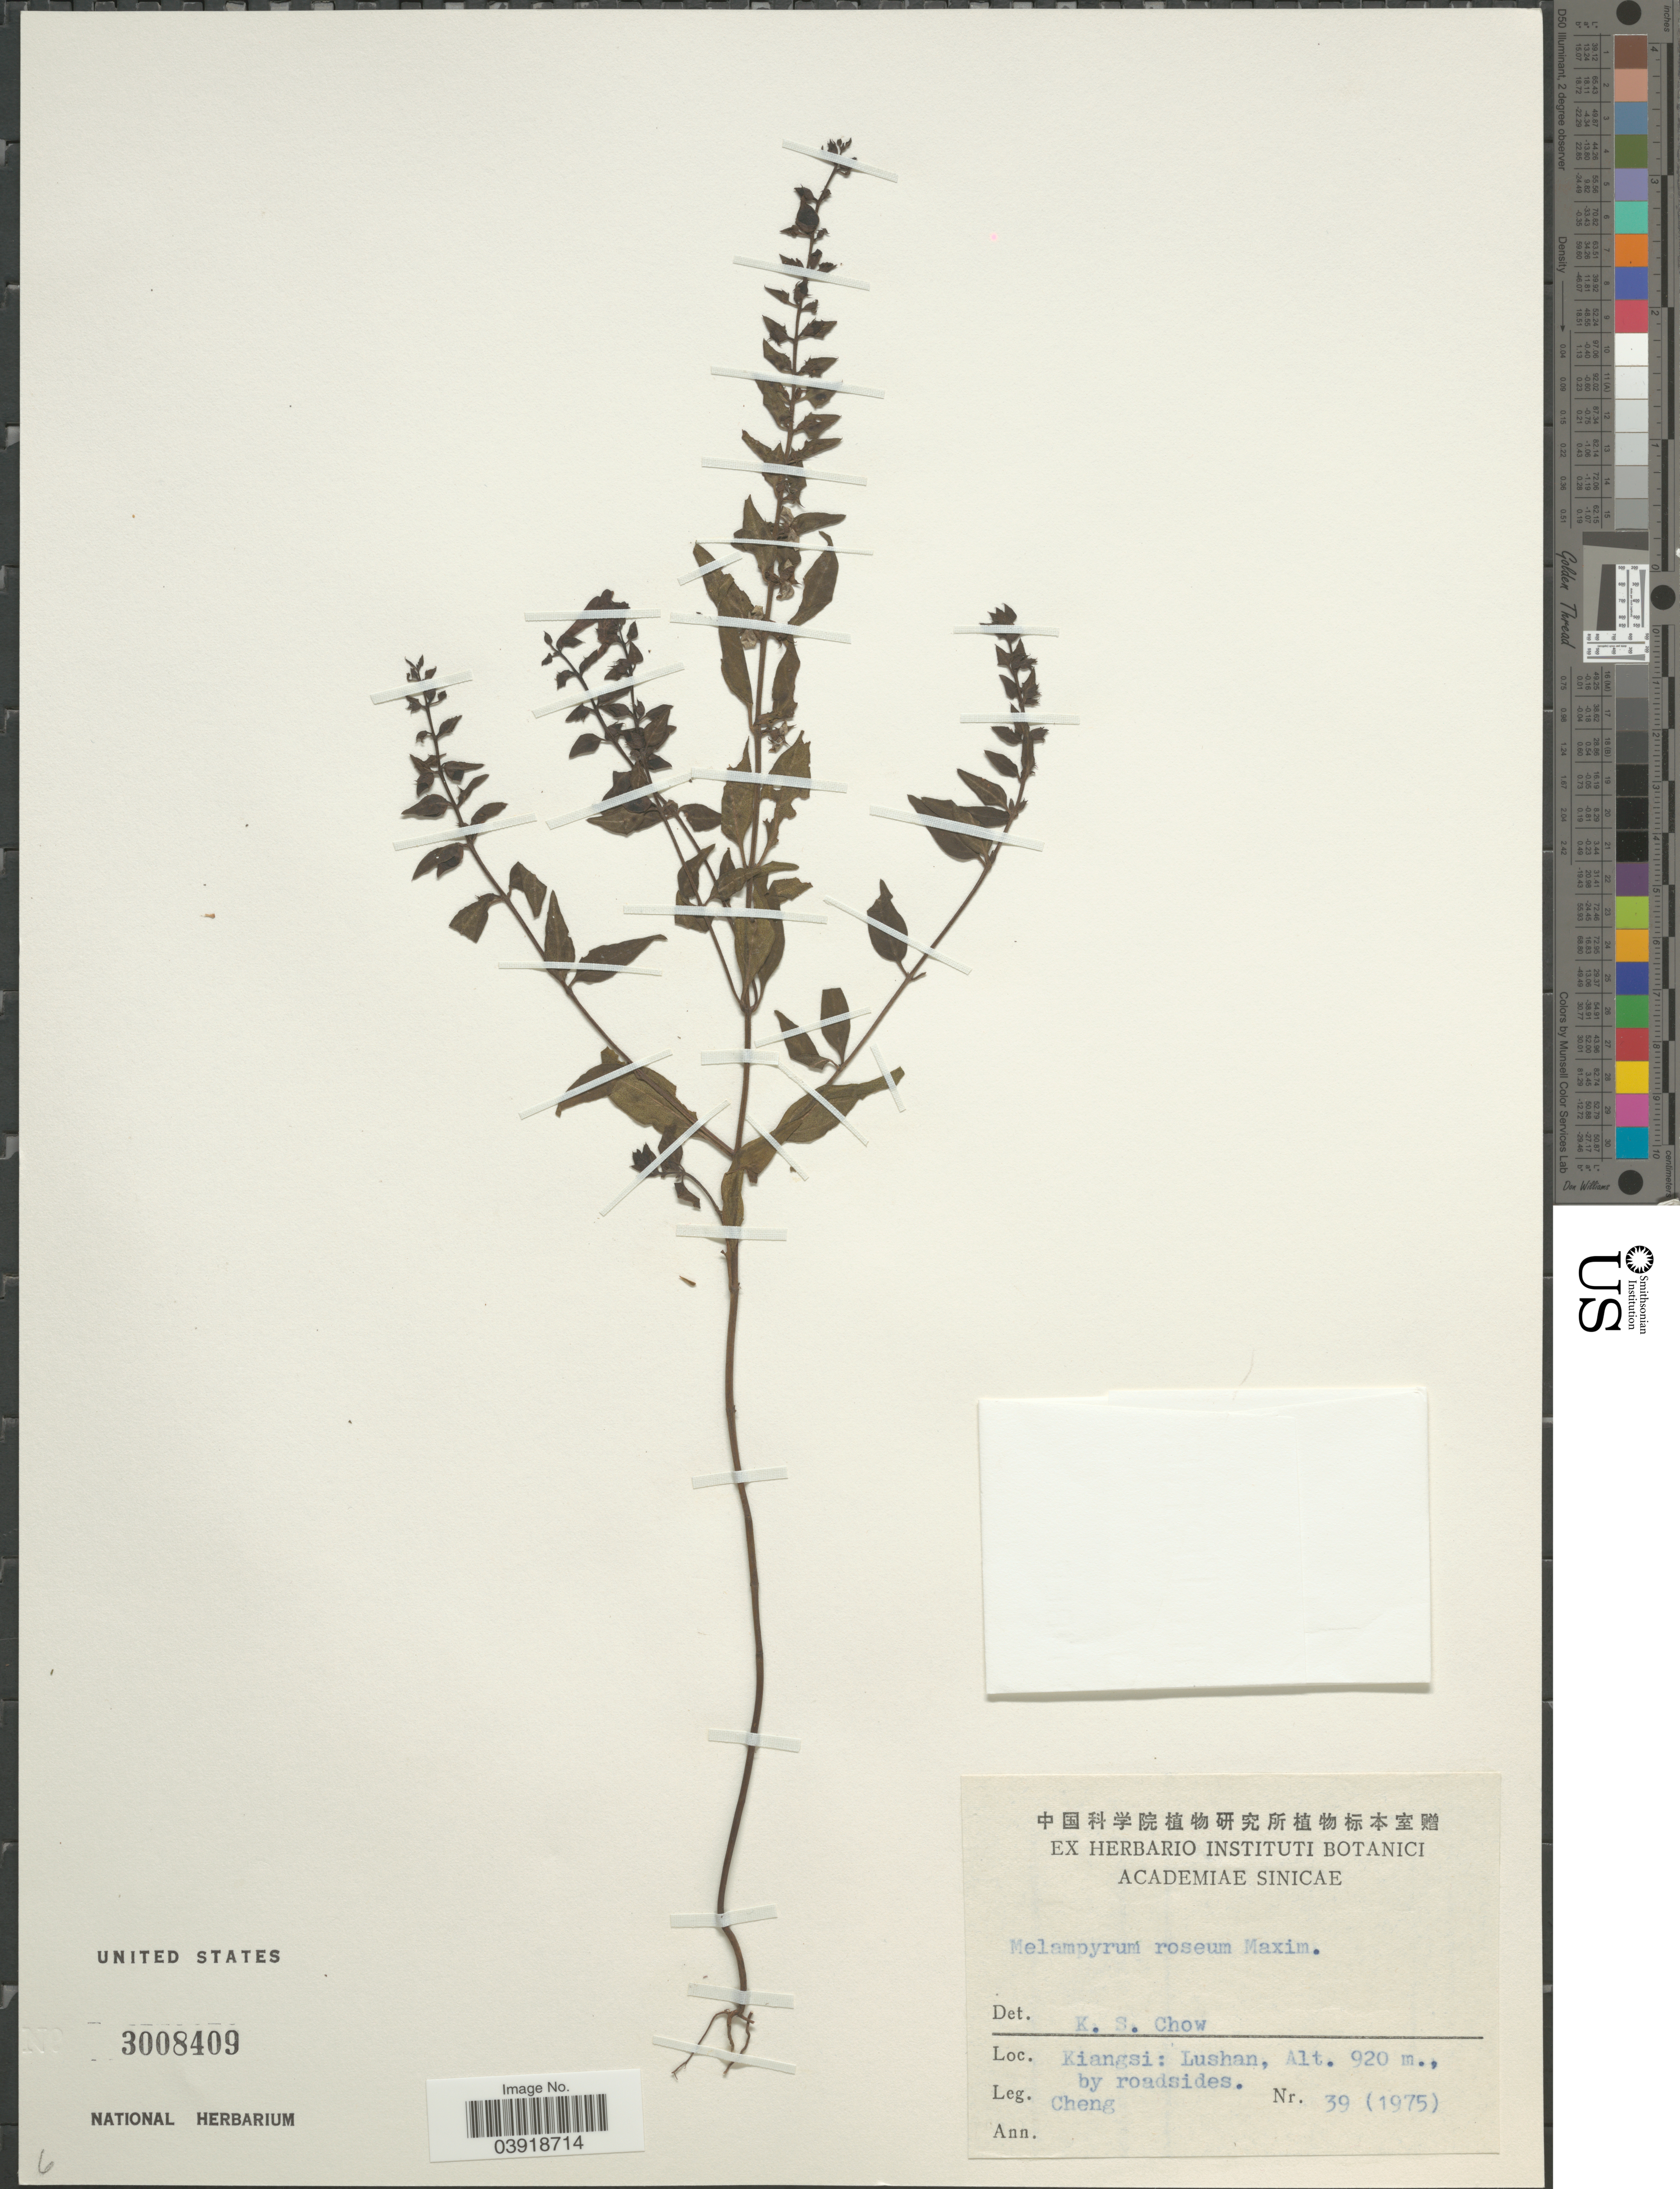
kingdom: Plantae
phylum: Tracheophyta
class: Magnoliopsida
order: Lamiales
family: Orobanchaceae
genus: Melampyrum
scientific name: Melampyrum roseum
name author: Maxim.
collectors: -. Cheng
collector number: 39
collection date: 1975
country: China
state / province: Jiangxi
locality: Kiangsi: Lushan, by roadsides.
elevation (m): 920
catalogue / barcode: US 3008409